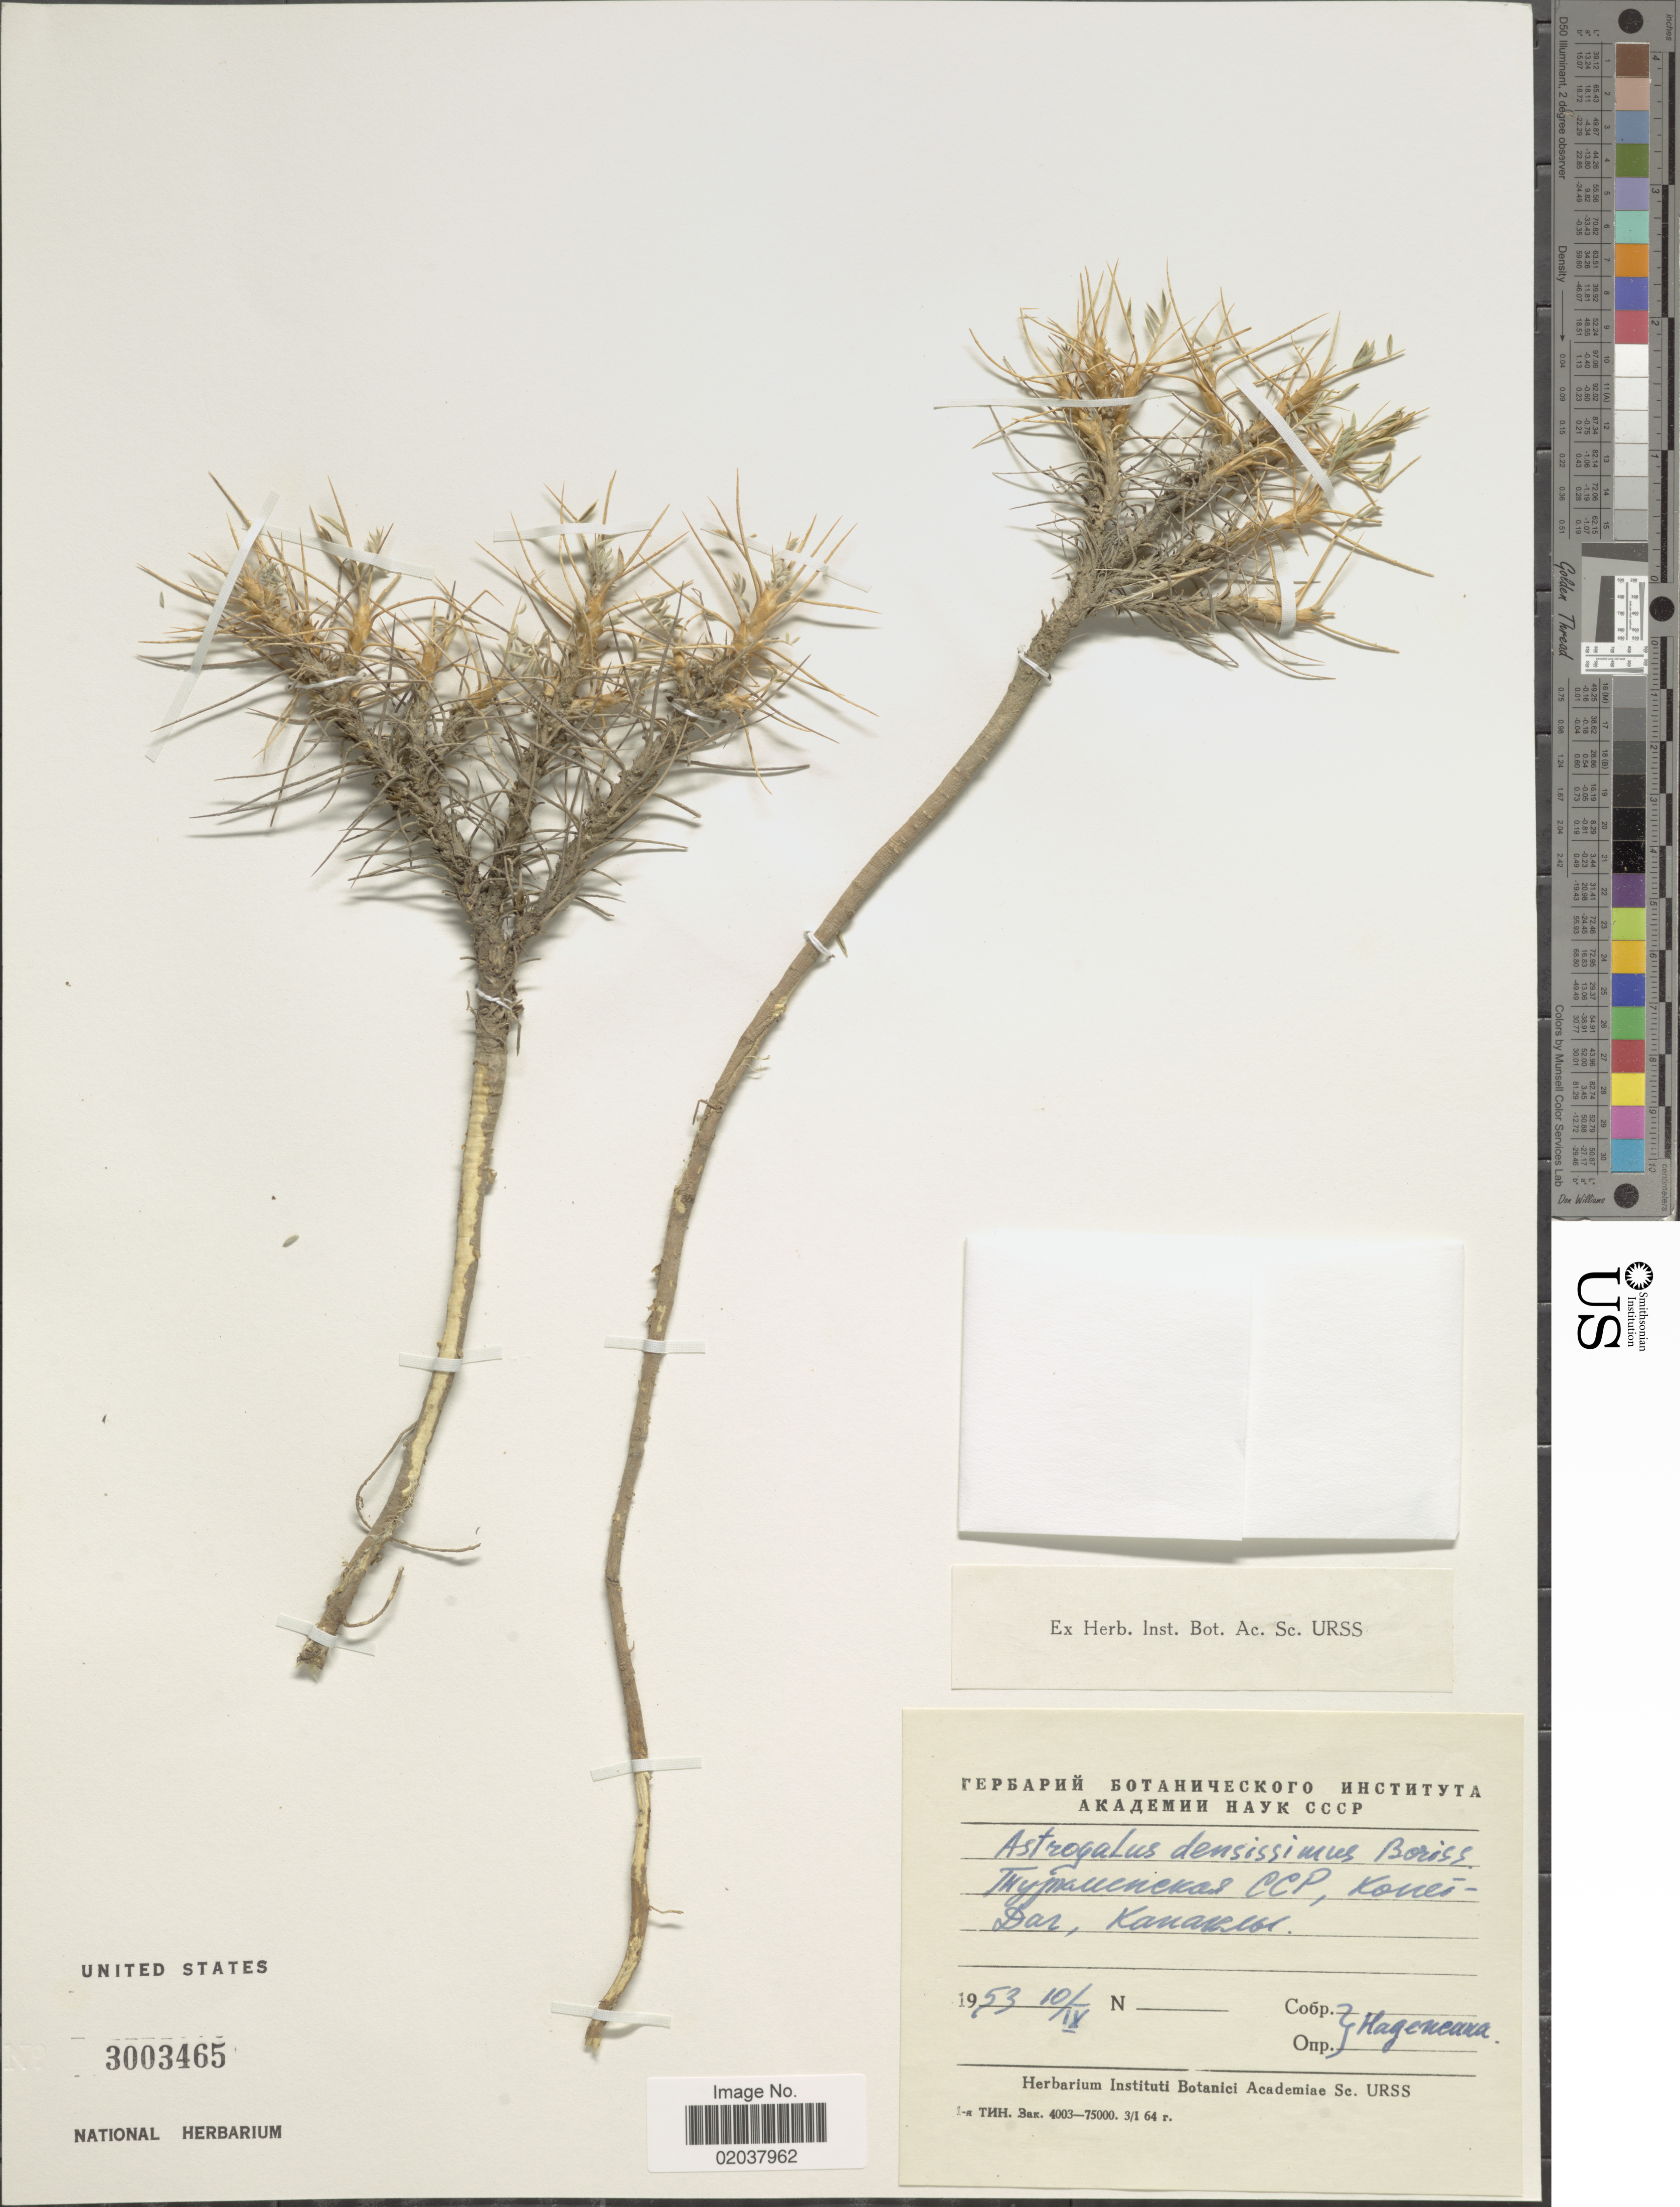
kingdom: Plantae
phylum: Tracheophyta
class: Magnoliopsida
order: Fabales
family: Fabaceae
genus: Astragalus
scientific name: Astragalus densissimus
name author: Boriss.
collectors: Nadezhdina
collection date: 1953-09-10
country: Turkmenistan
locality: Kopet Dag Mountain Range, Kapakly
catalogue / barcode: US 3003465